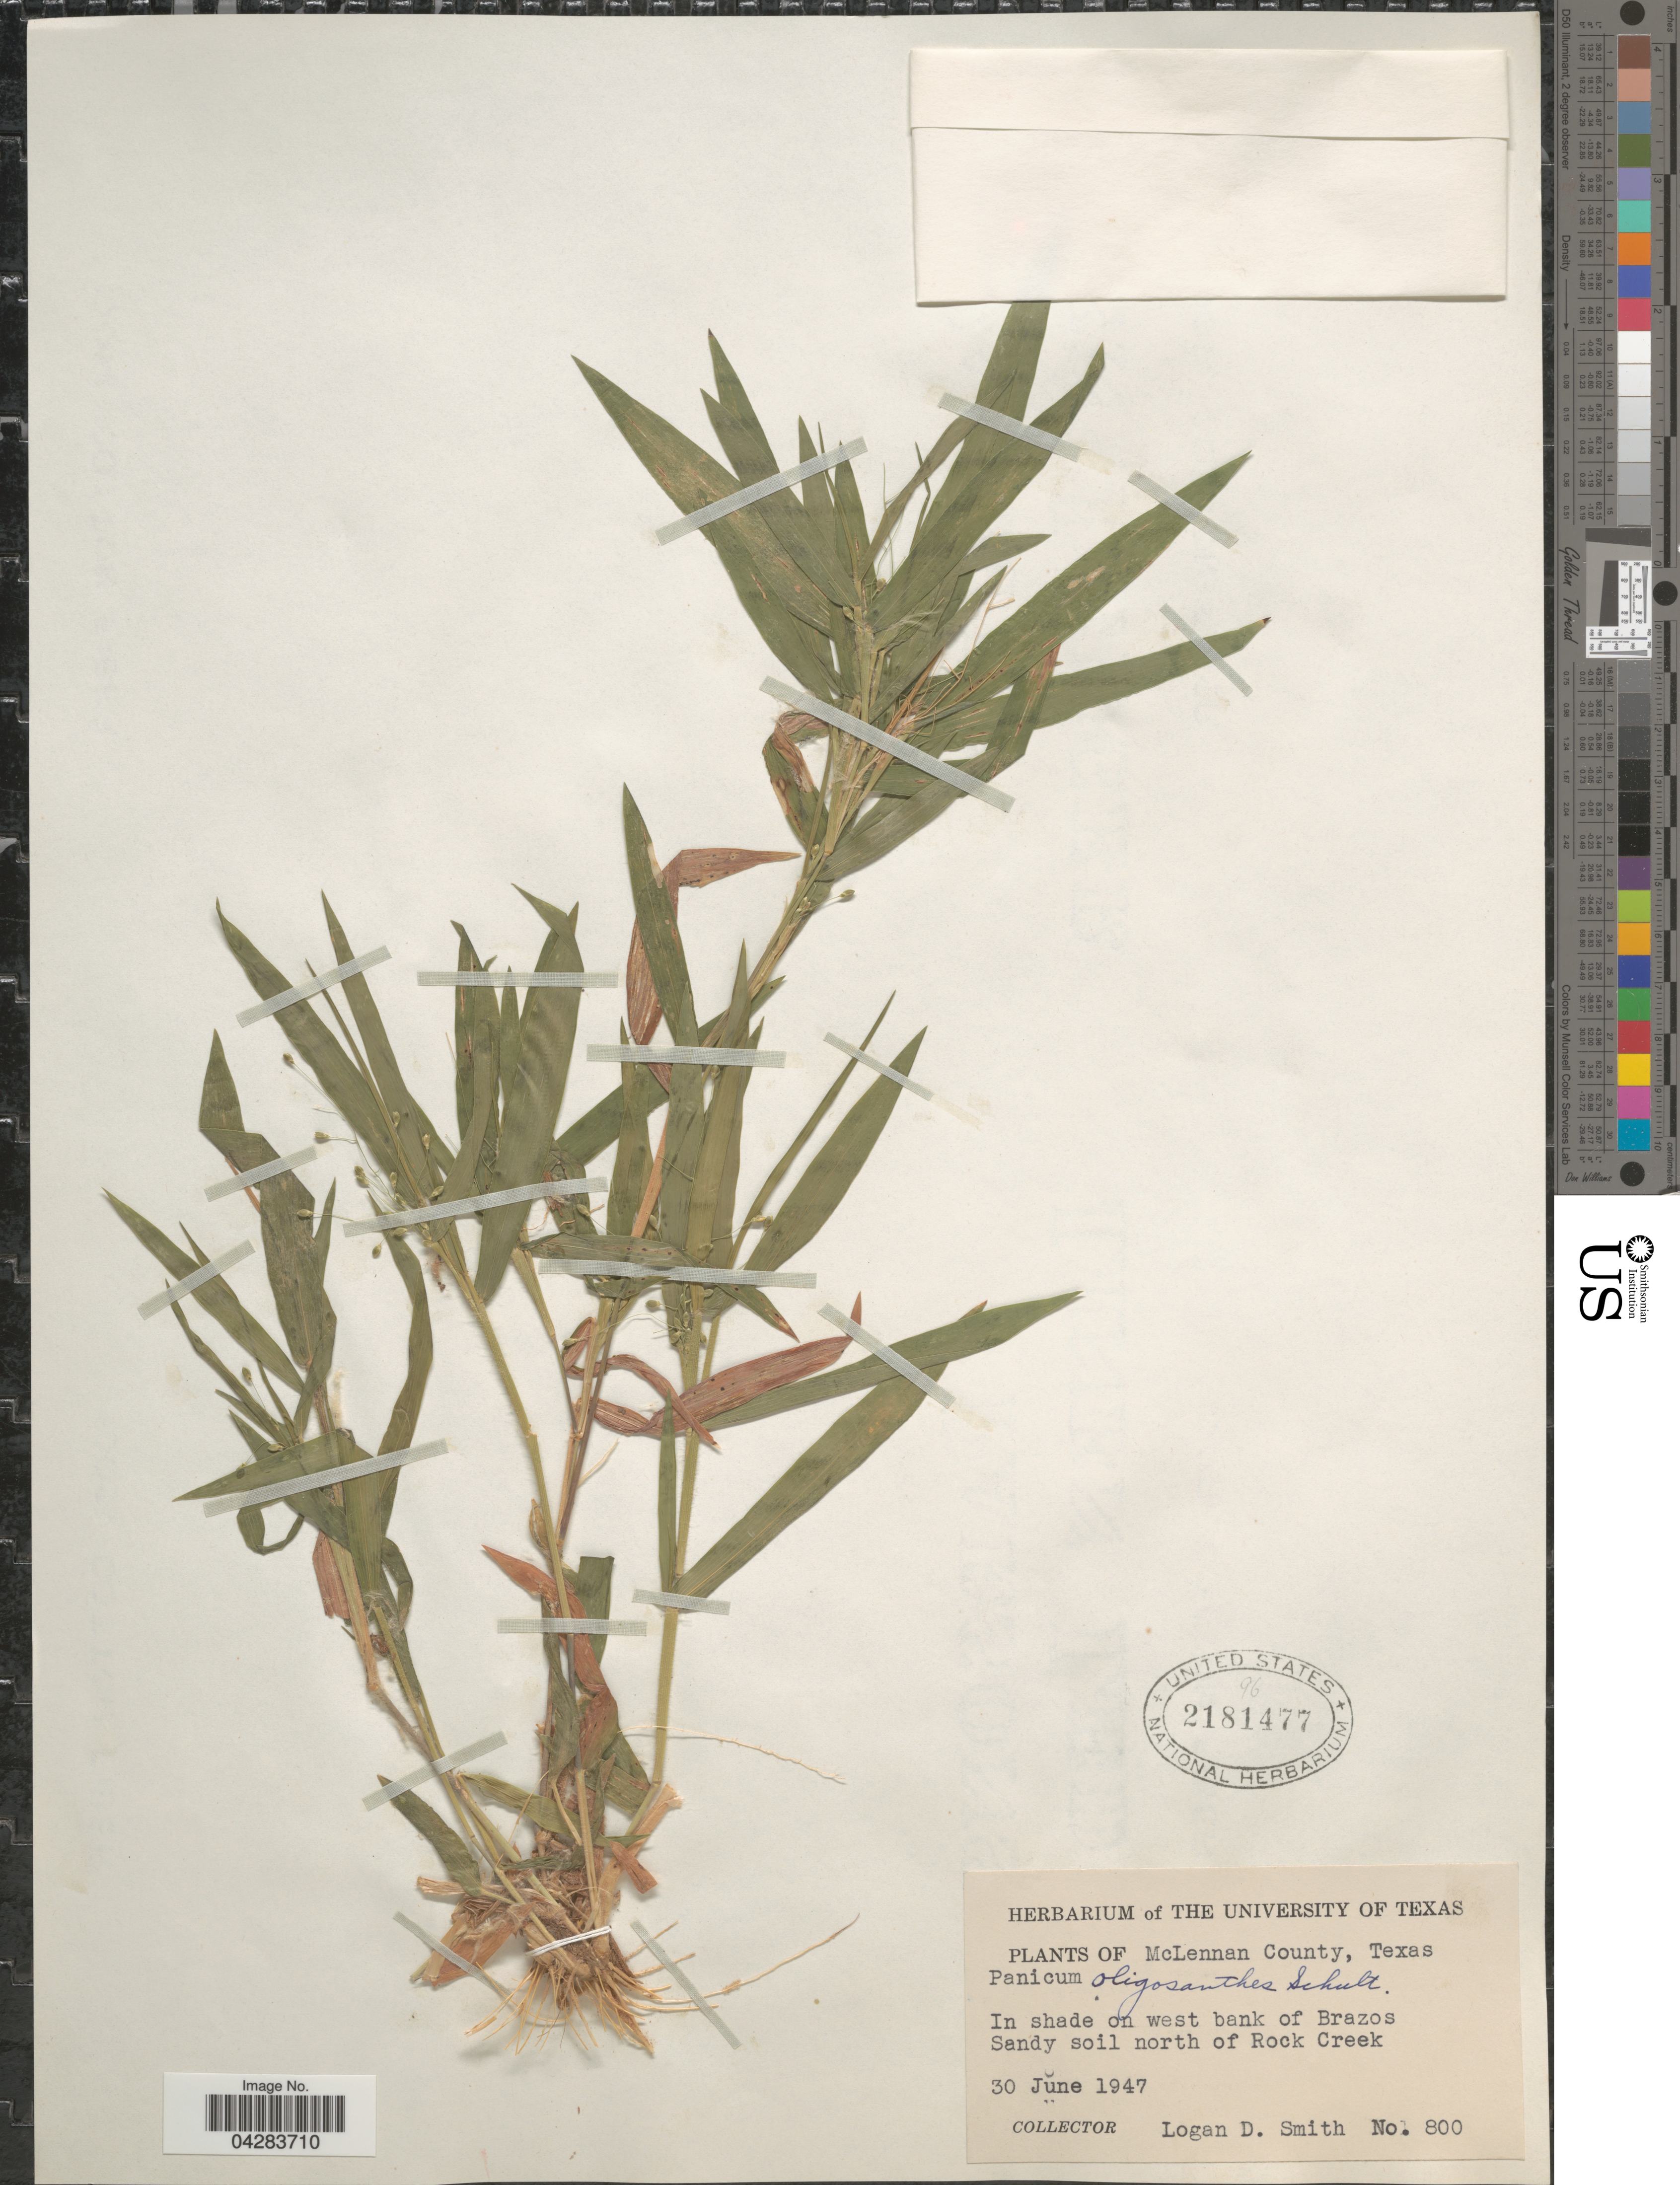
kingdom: Plantae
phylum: Tracheophyta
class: Liliopsida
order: Poales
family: Poaceae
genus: Dichanthelium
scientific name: Dichanthelium oligosanthes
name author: (Schult.) Gould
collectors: L.G. Smith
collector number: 800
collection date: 1947-06-30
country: United States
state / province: Texas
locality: McLennan County. In shade on west bank of Brazos. Sandy soil north of Rock Creek.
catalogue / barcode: US 2181477